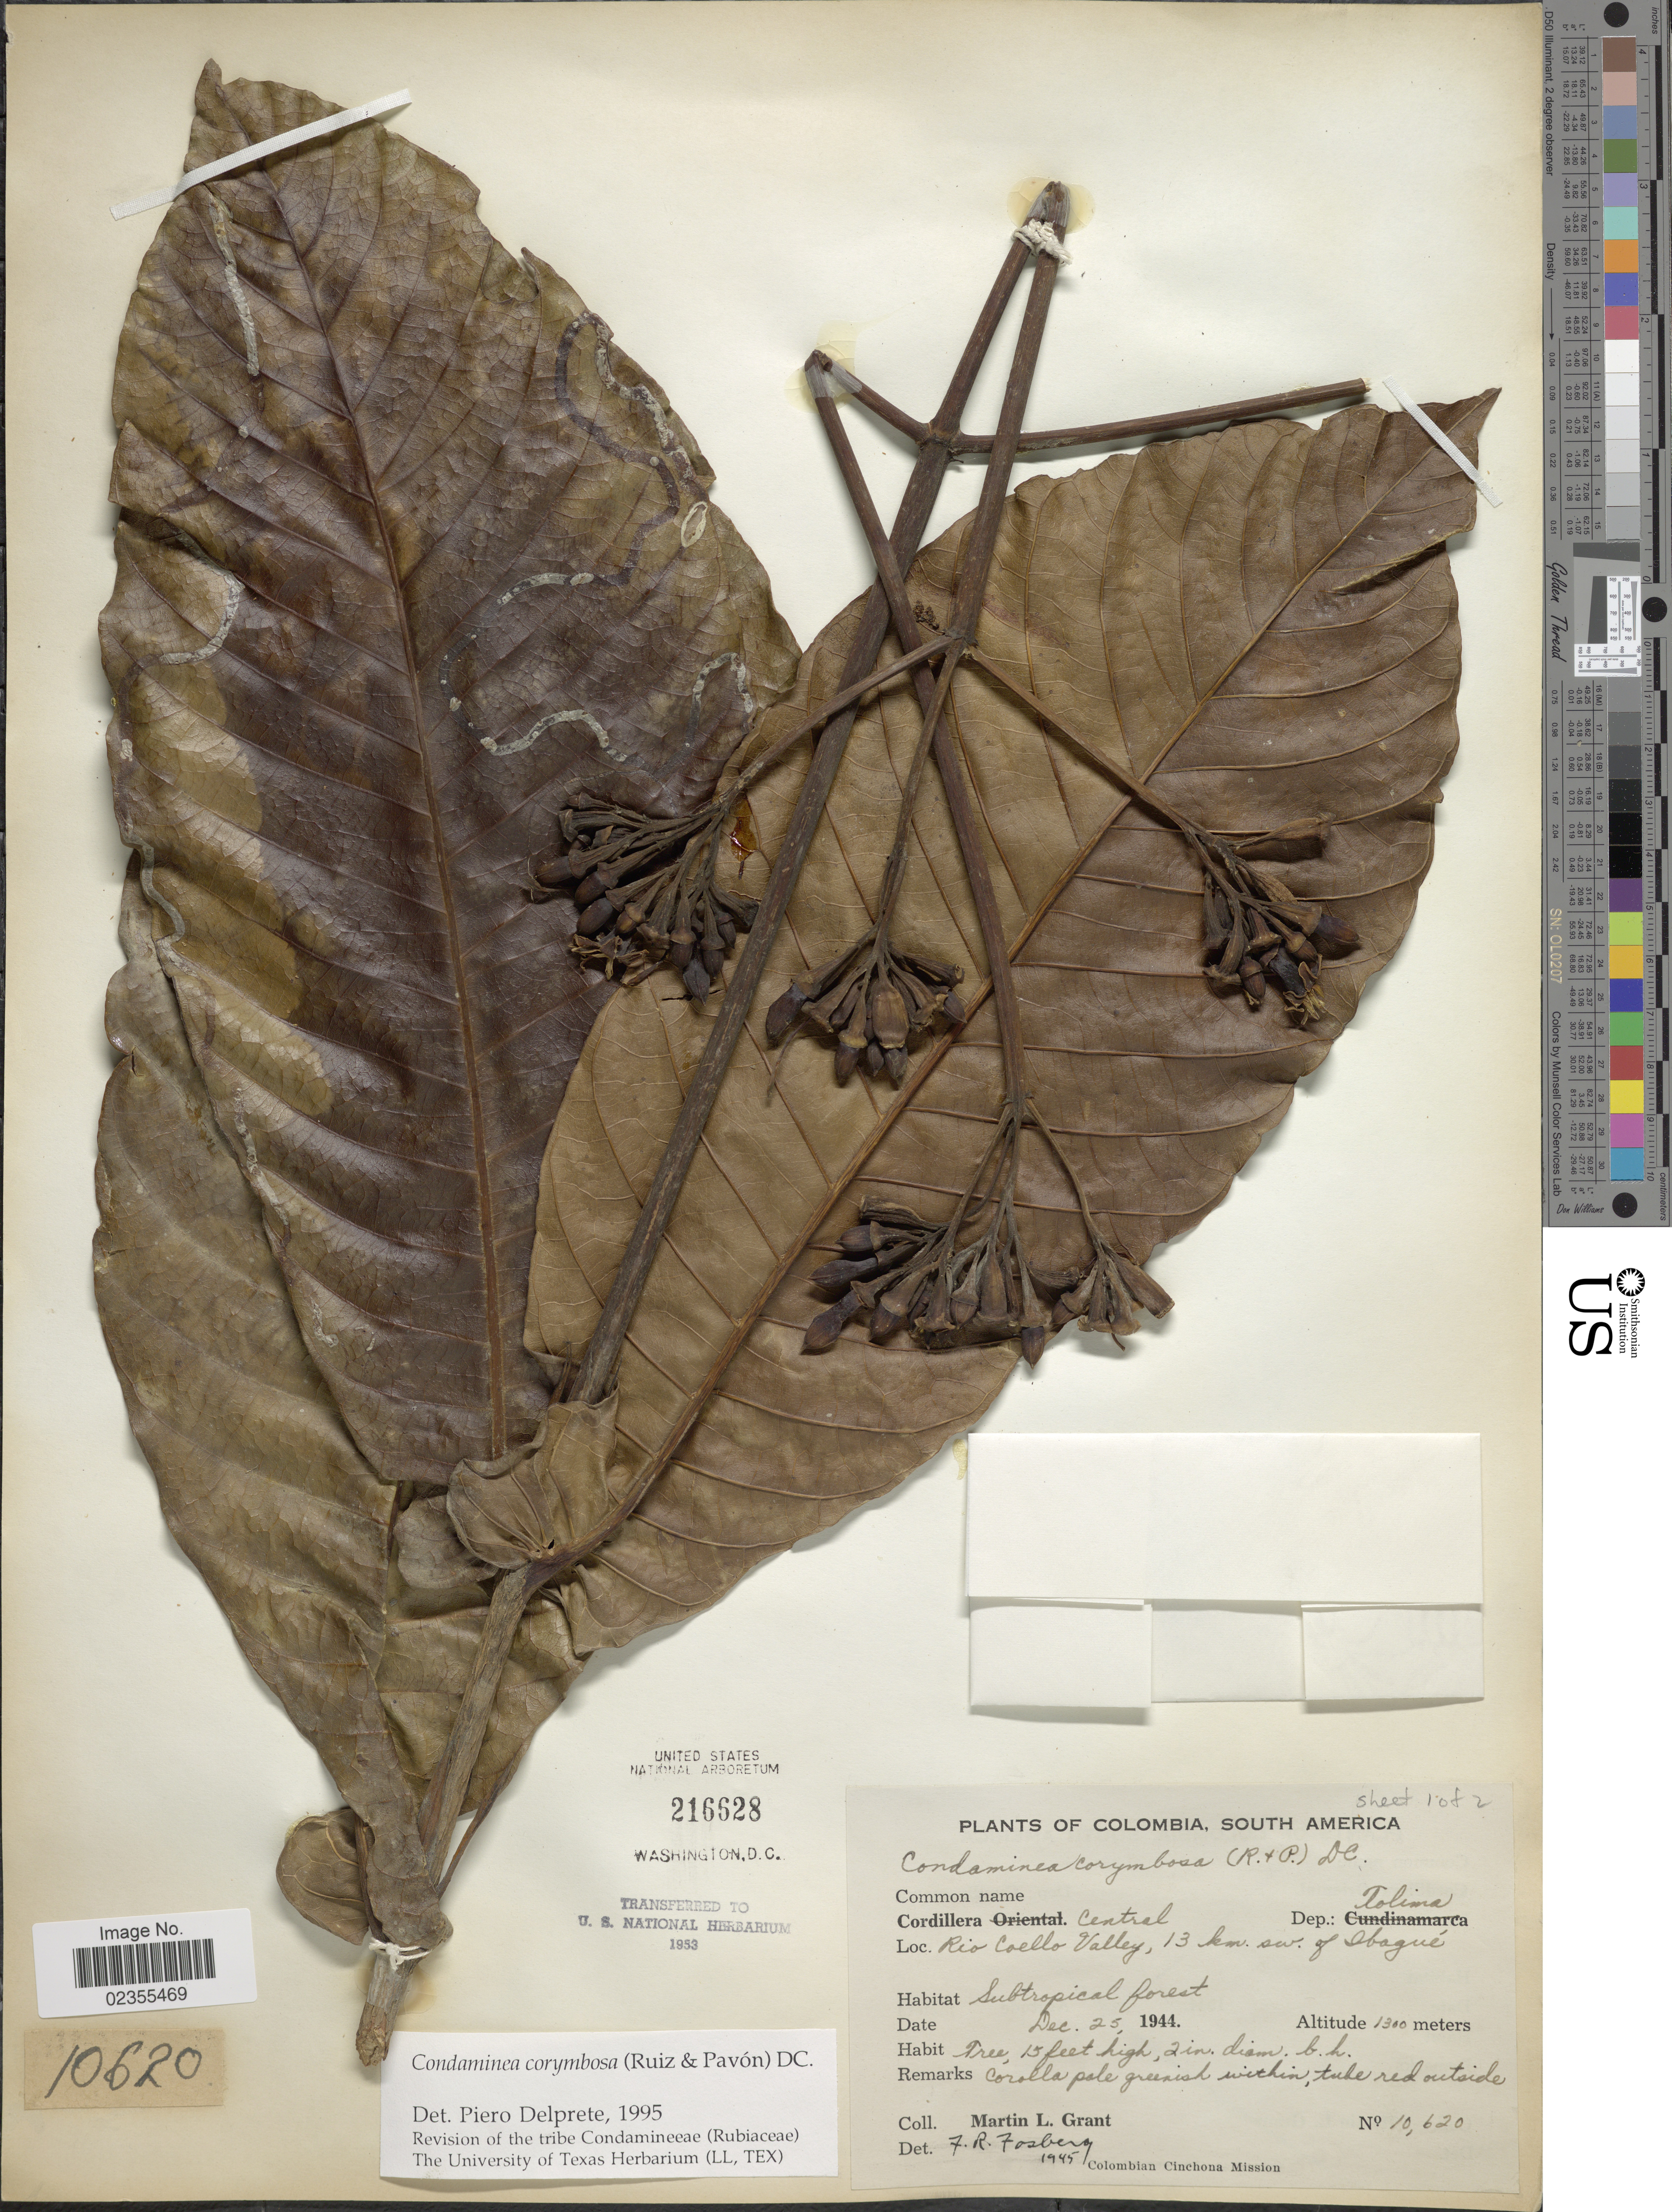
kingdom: Plantae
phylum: Tracheophyta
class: Magnoliopsida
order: Gentianales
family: Rubiaceae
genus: Condaminea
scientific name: Condaminea corymbosa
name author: (Ruiz & Pav.) DC.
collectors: M. L. Grant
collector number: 10620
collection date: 1944-12-25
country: Colombia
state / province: Tolima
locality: Cordillera Central. Rio Coello Valley, 13 km. sw. of Ibagué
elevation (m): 1300